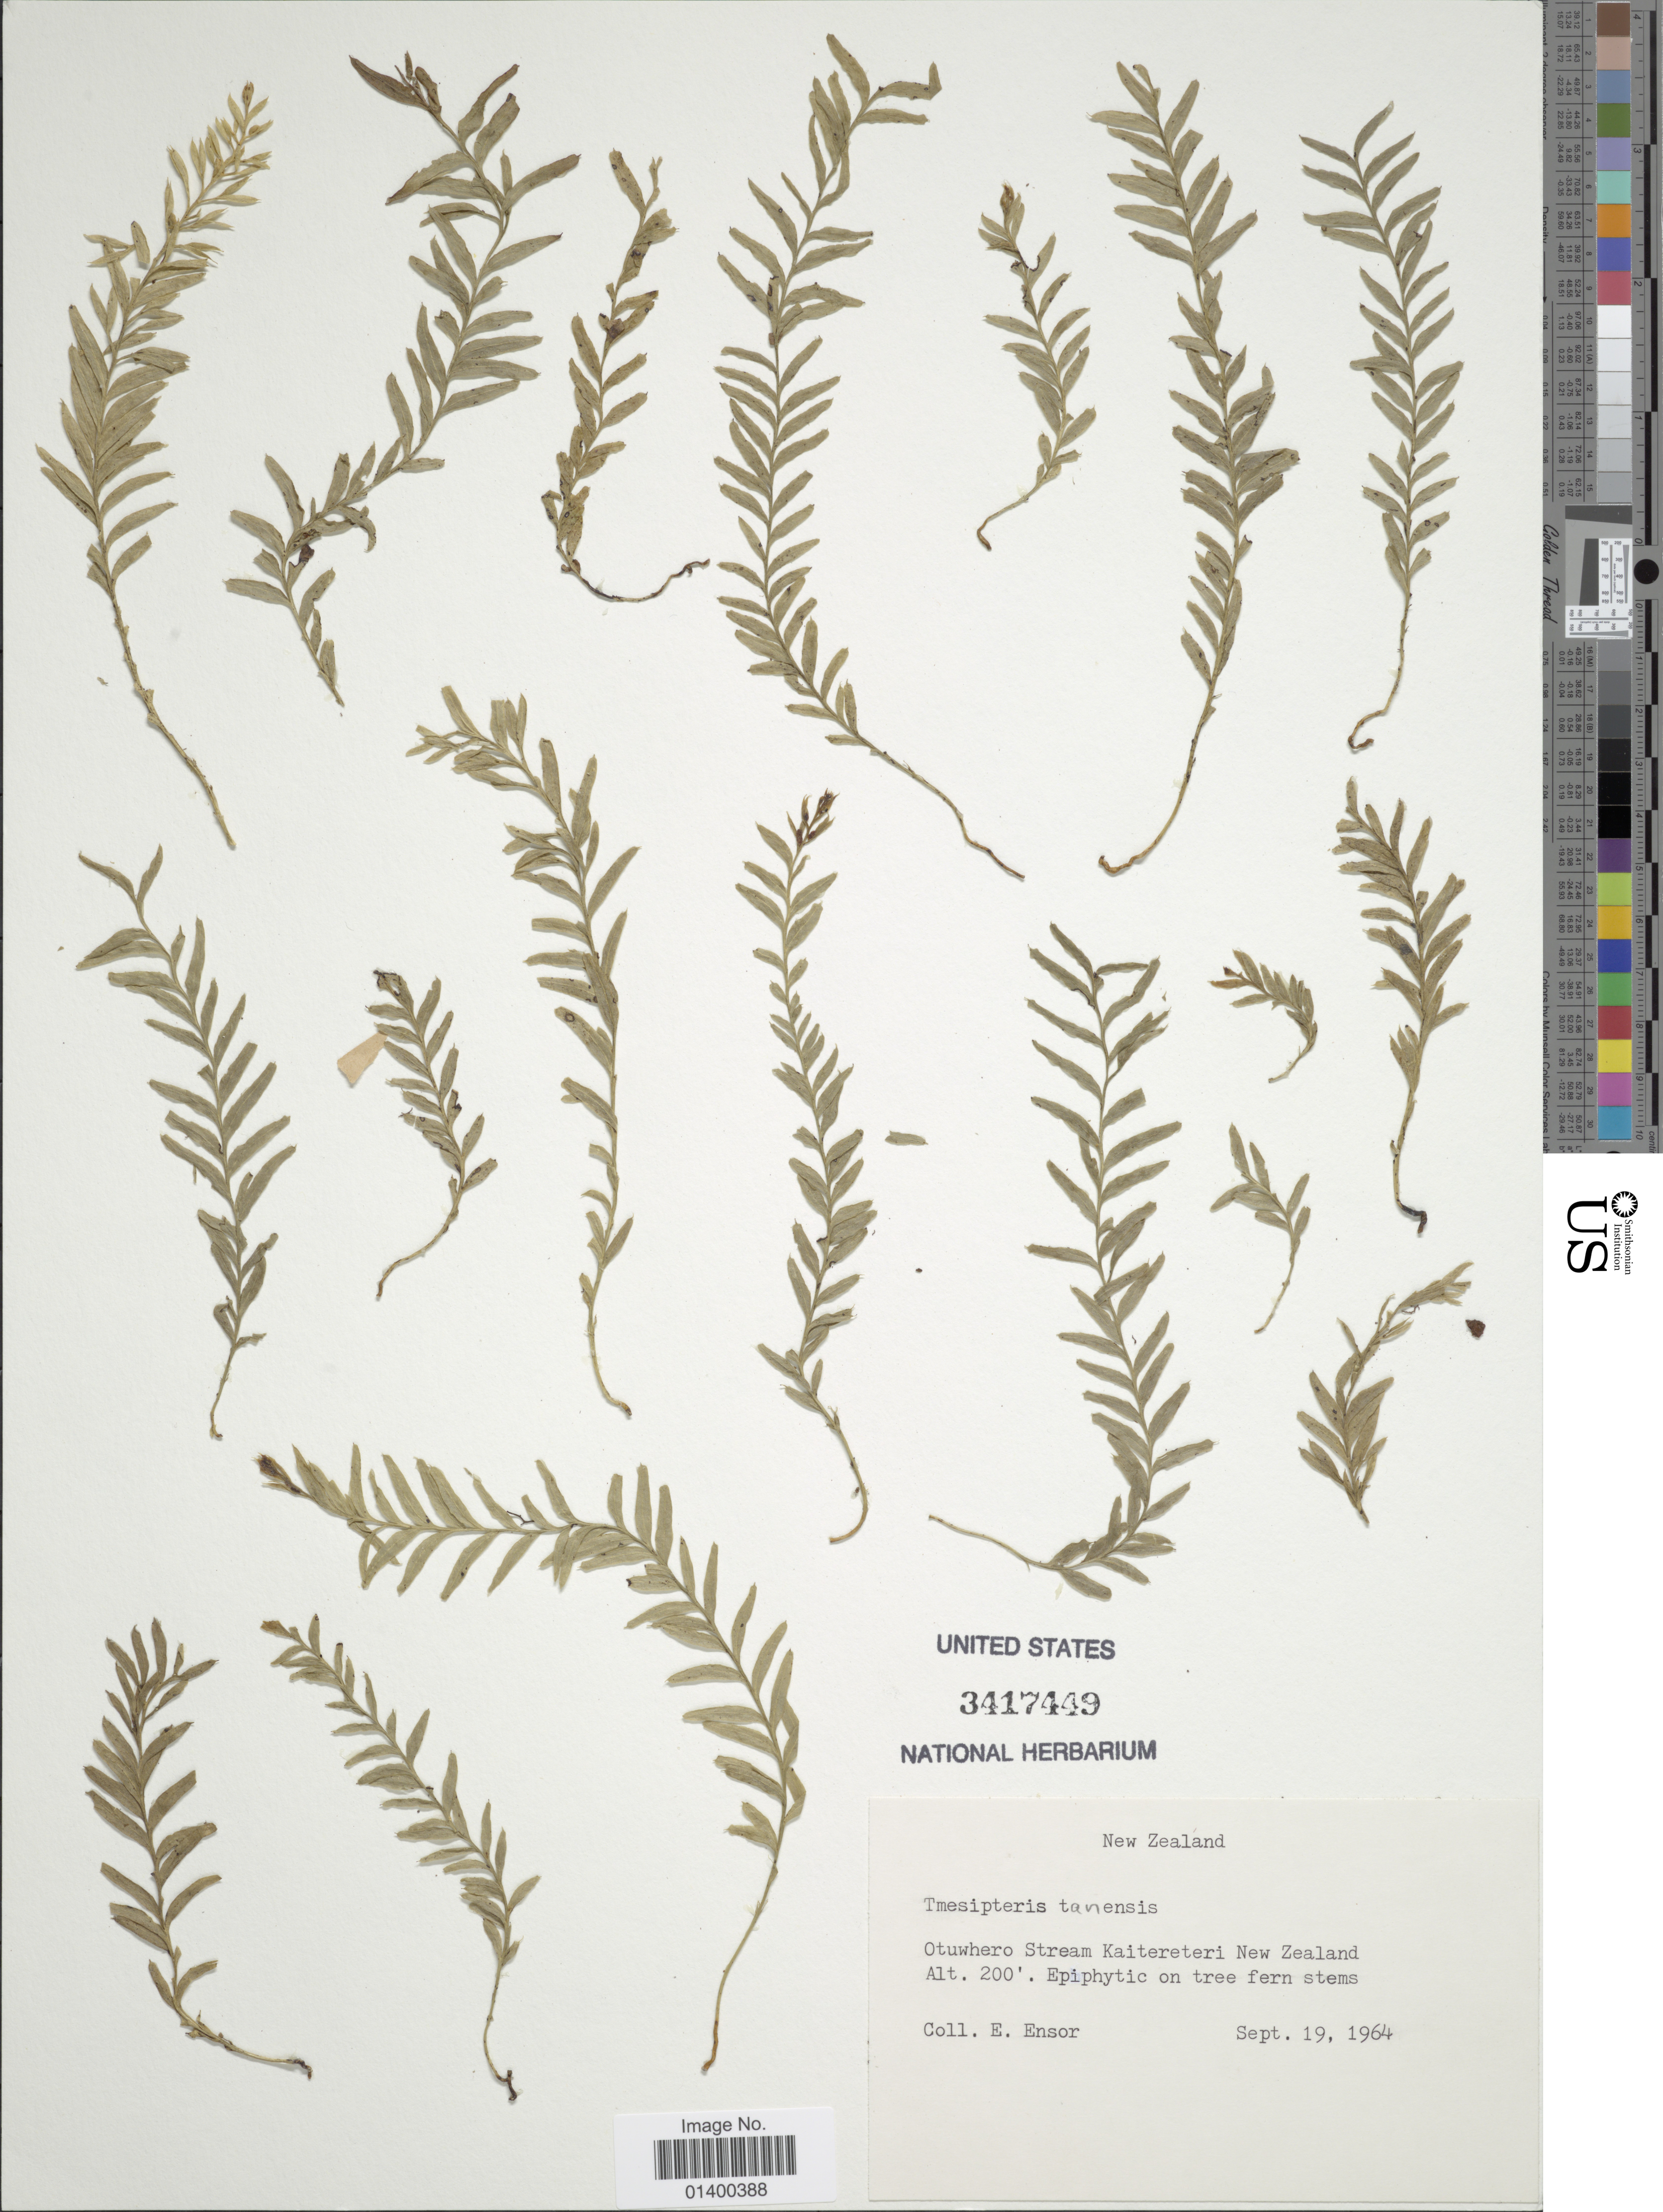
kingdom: Plantae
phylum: Tracheophyta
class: Polypodiopsida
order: Psilotales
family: Psilotaceae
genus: Tmesipteris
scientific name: Tmesipteris tannensis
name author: (Spreng.) Bernh.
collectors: E. Ensor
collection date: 1964-09-19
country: New Zealand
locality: Otuwhero Stream Kaitereteri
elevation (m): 61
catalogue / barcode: US 3417449